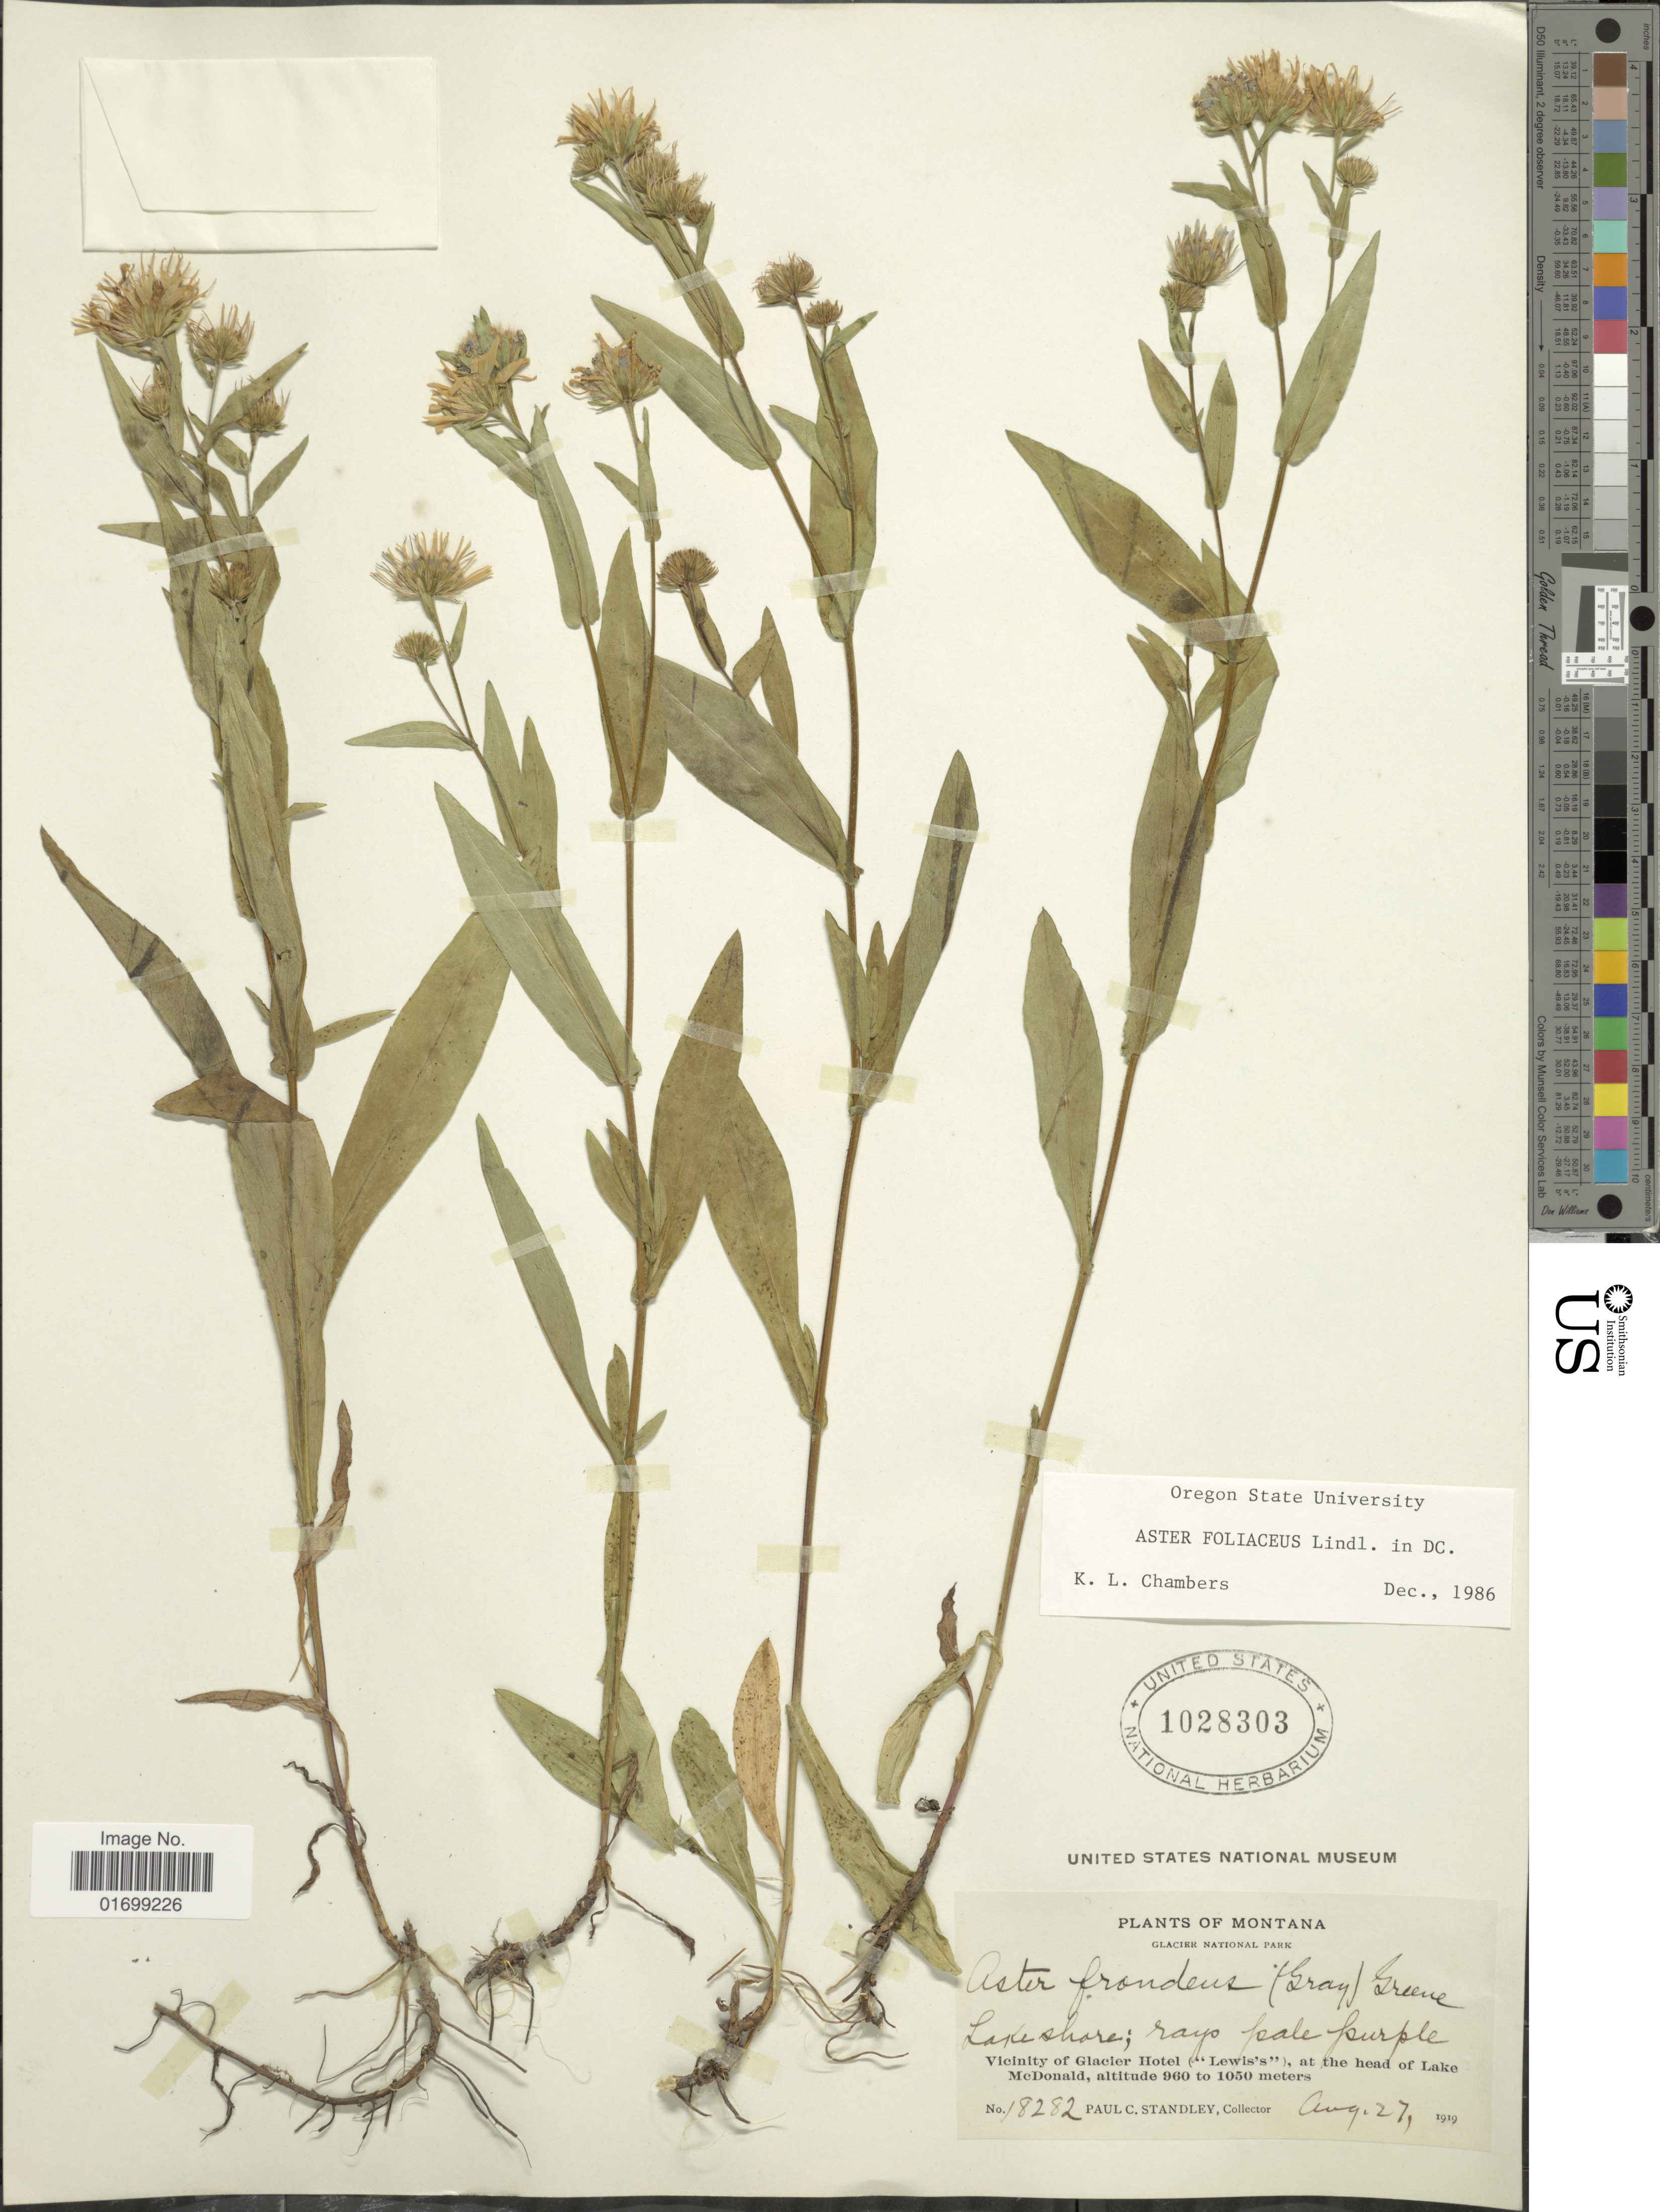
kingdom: Plantae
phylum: Tracheophyta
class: Magnoliopsida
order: Asterales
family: Asteraceae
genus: Symphyotrichum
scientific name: Symphyotrichum foliaceum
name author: (Lindl. ex DC.) G.L. Nesom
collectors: P. C. Standley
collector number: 18282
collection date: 1919-08-27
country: United States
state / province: Montana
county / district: Flathead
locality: Glacier National Park, Lake shore, vicinity of Glacier Hotel (Lewis's) , at the head of Lake McDonald.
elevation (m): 960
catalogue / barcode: US 1028303